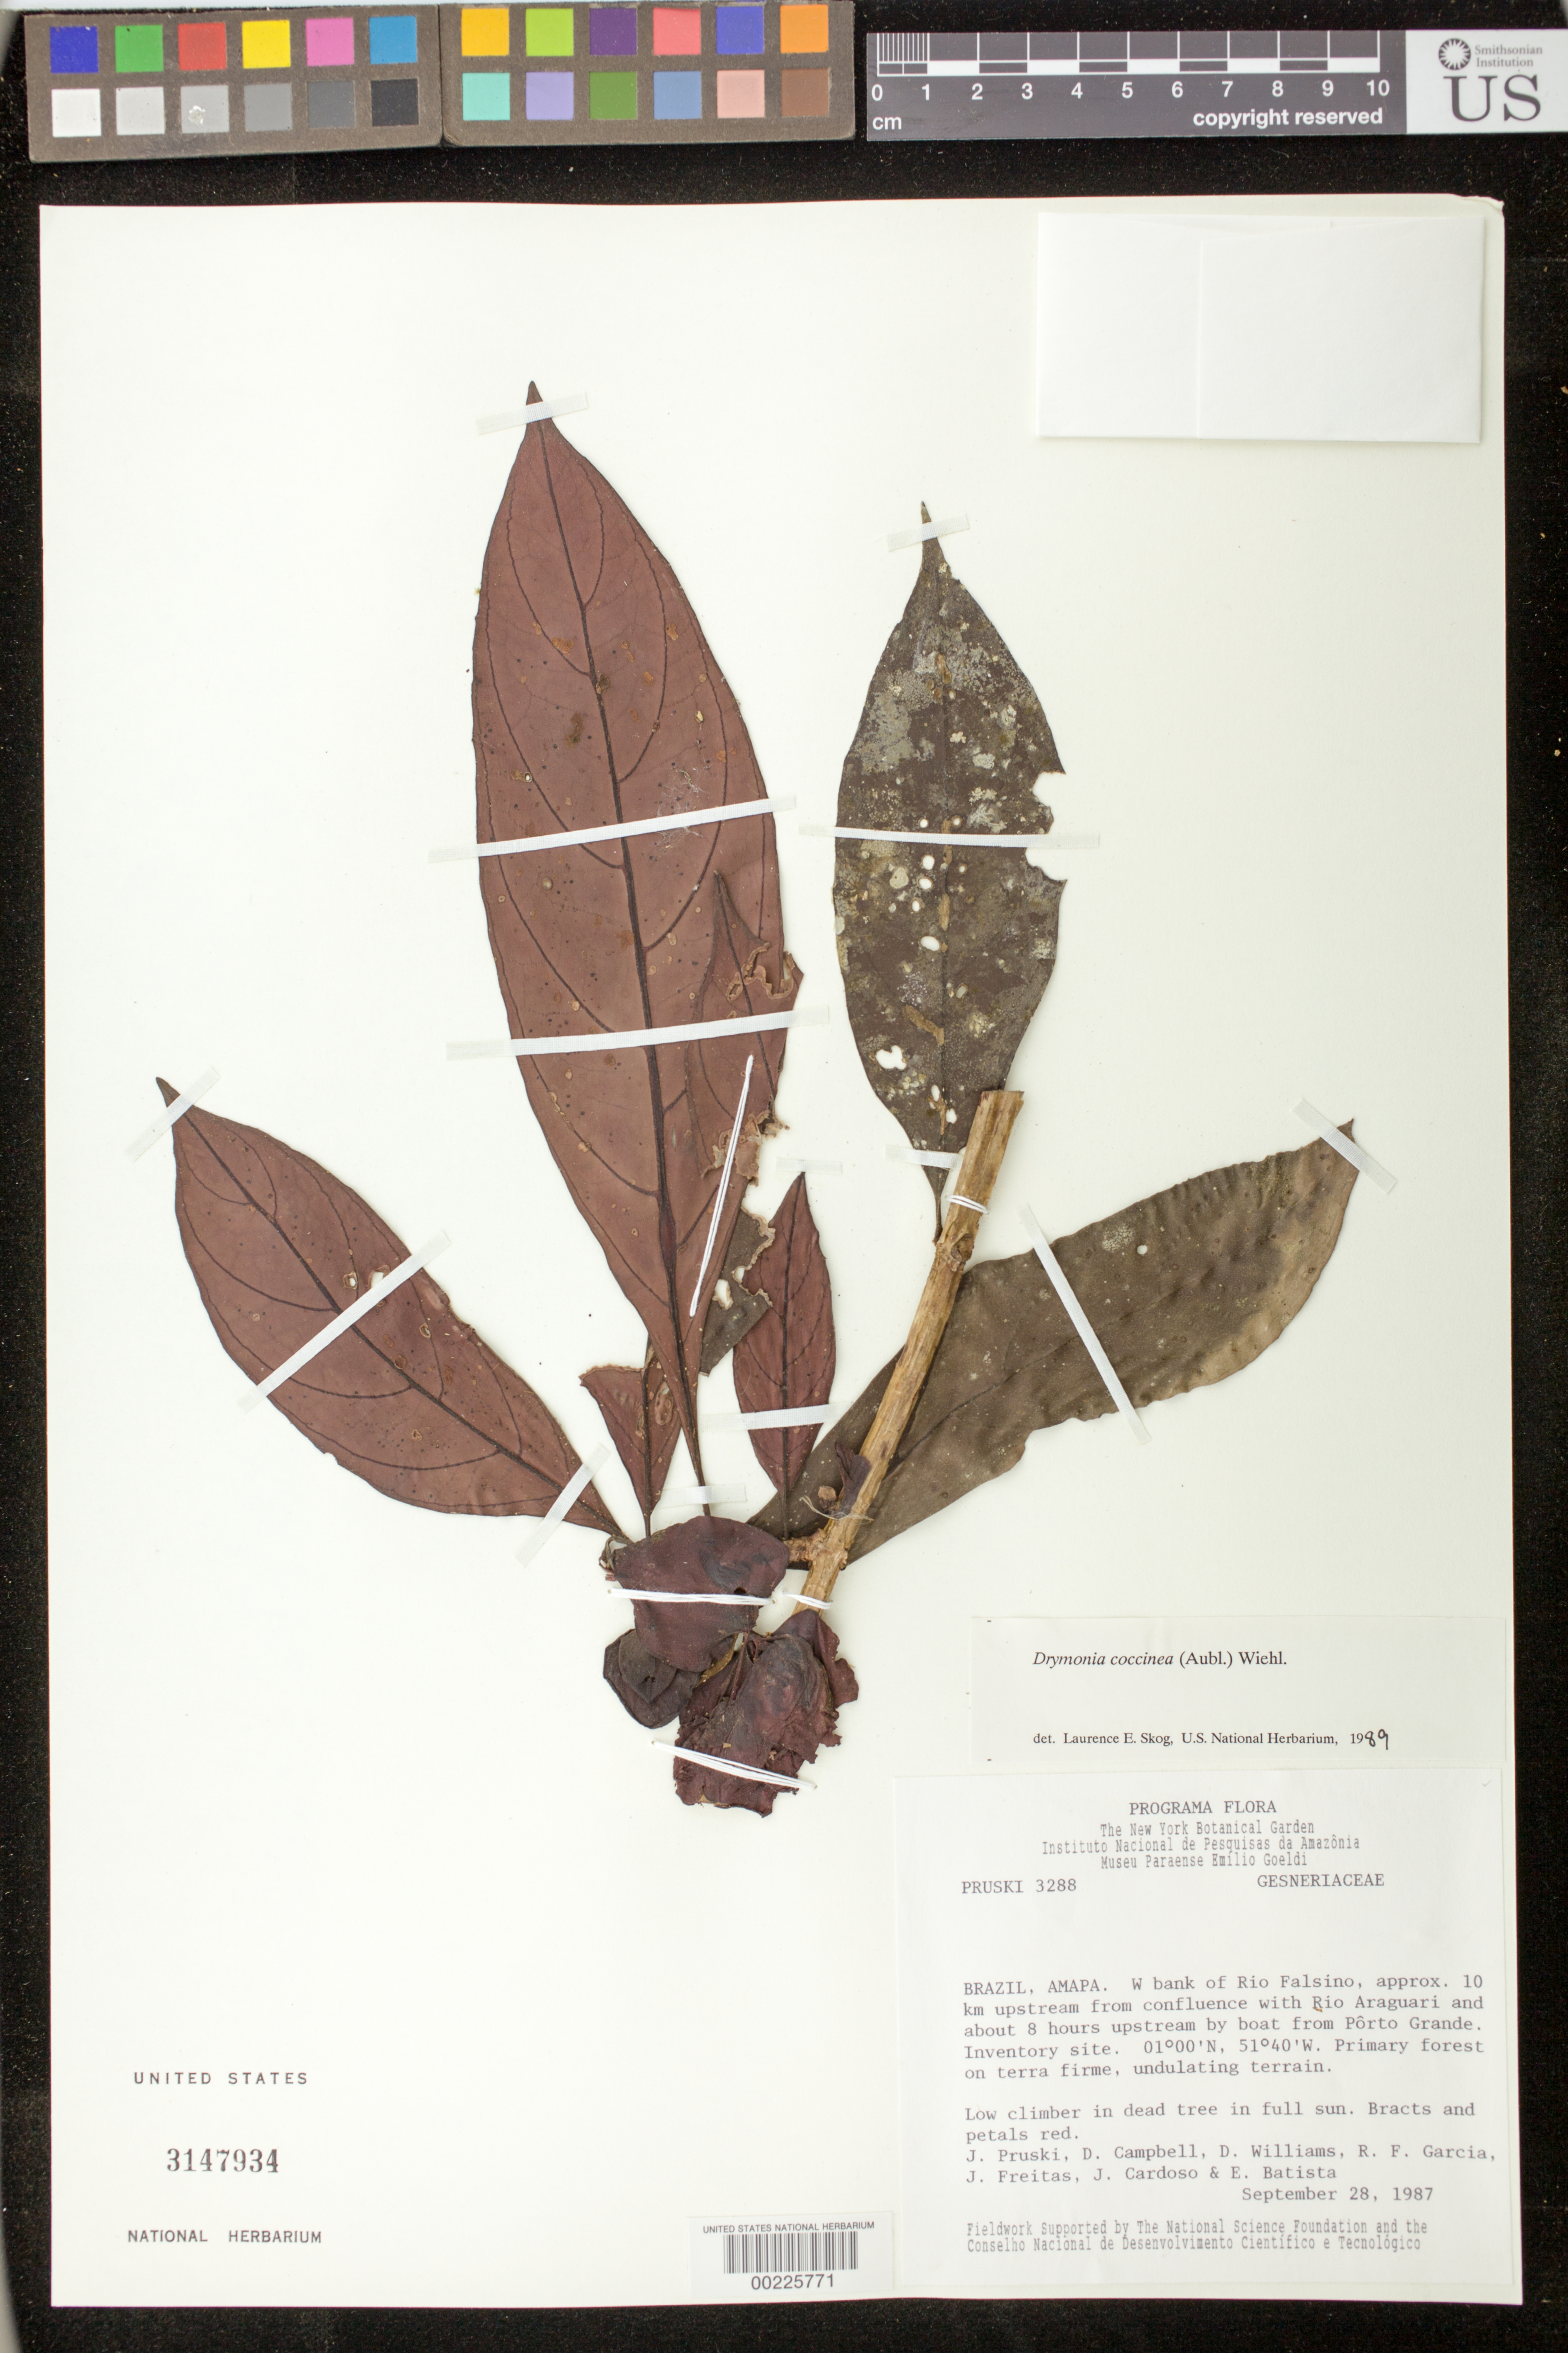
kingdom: Plantae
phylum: Tracheophyta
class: Magnoliopsida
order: Lamiales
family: Gesneriaceae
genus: Drymonia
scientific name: Drymonia coccinea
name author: (Aubl.) Wiehler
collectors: J. F. Pruski, D. Campbell, D. Williams, R. F. Garcia, J. Freitas & et al.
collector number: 3288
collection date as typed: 28 Sep 1987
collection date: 1987-09-28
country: Brazil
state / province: Amapá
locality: W bank of Rio Falsino, approx. 10 km upstream from confluence w/Rio Araguari + about 8 hrs upstream by boat from Porto Grande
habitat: Primary forest on terra firme, undulating terrain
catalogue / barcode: US 3147934